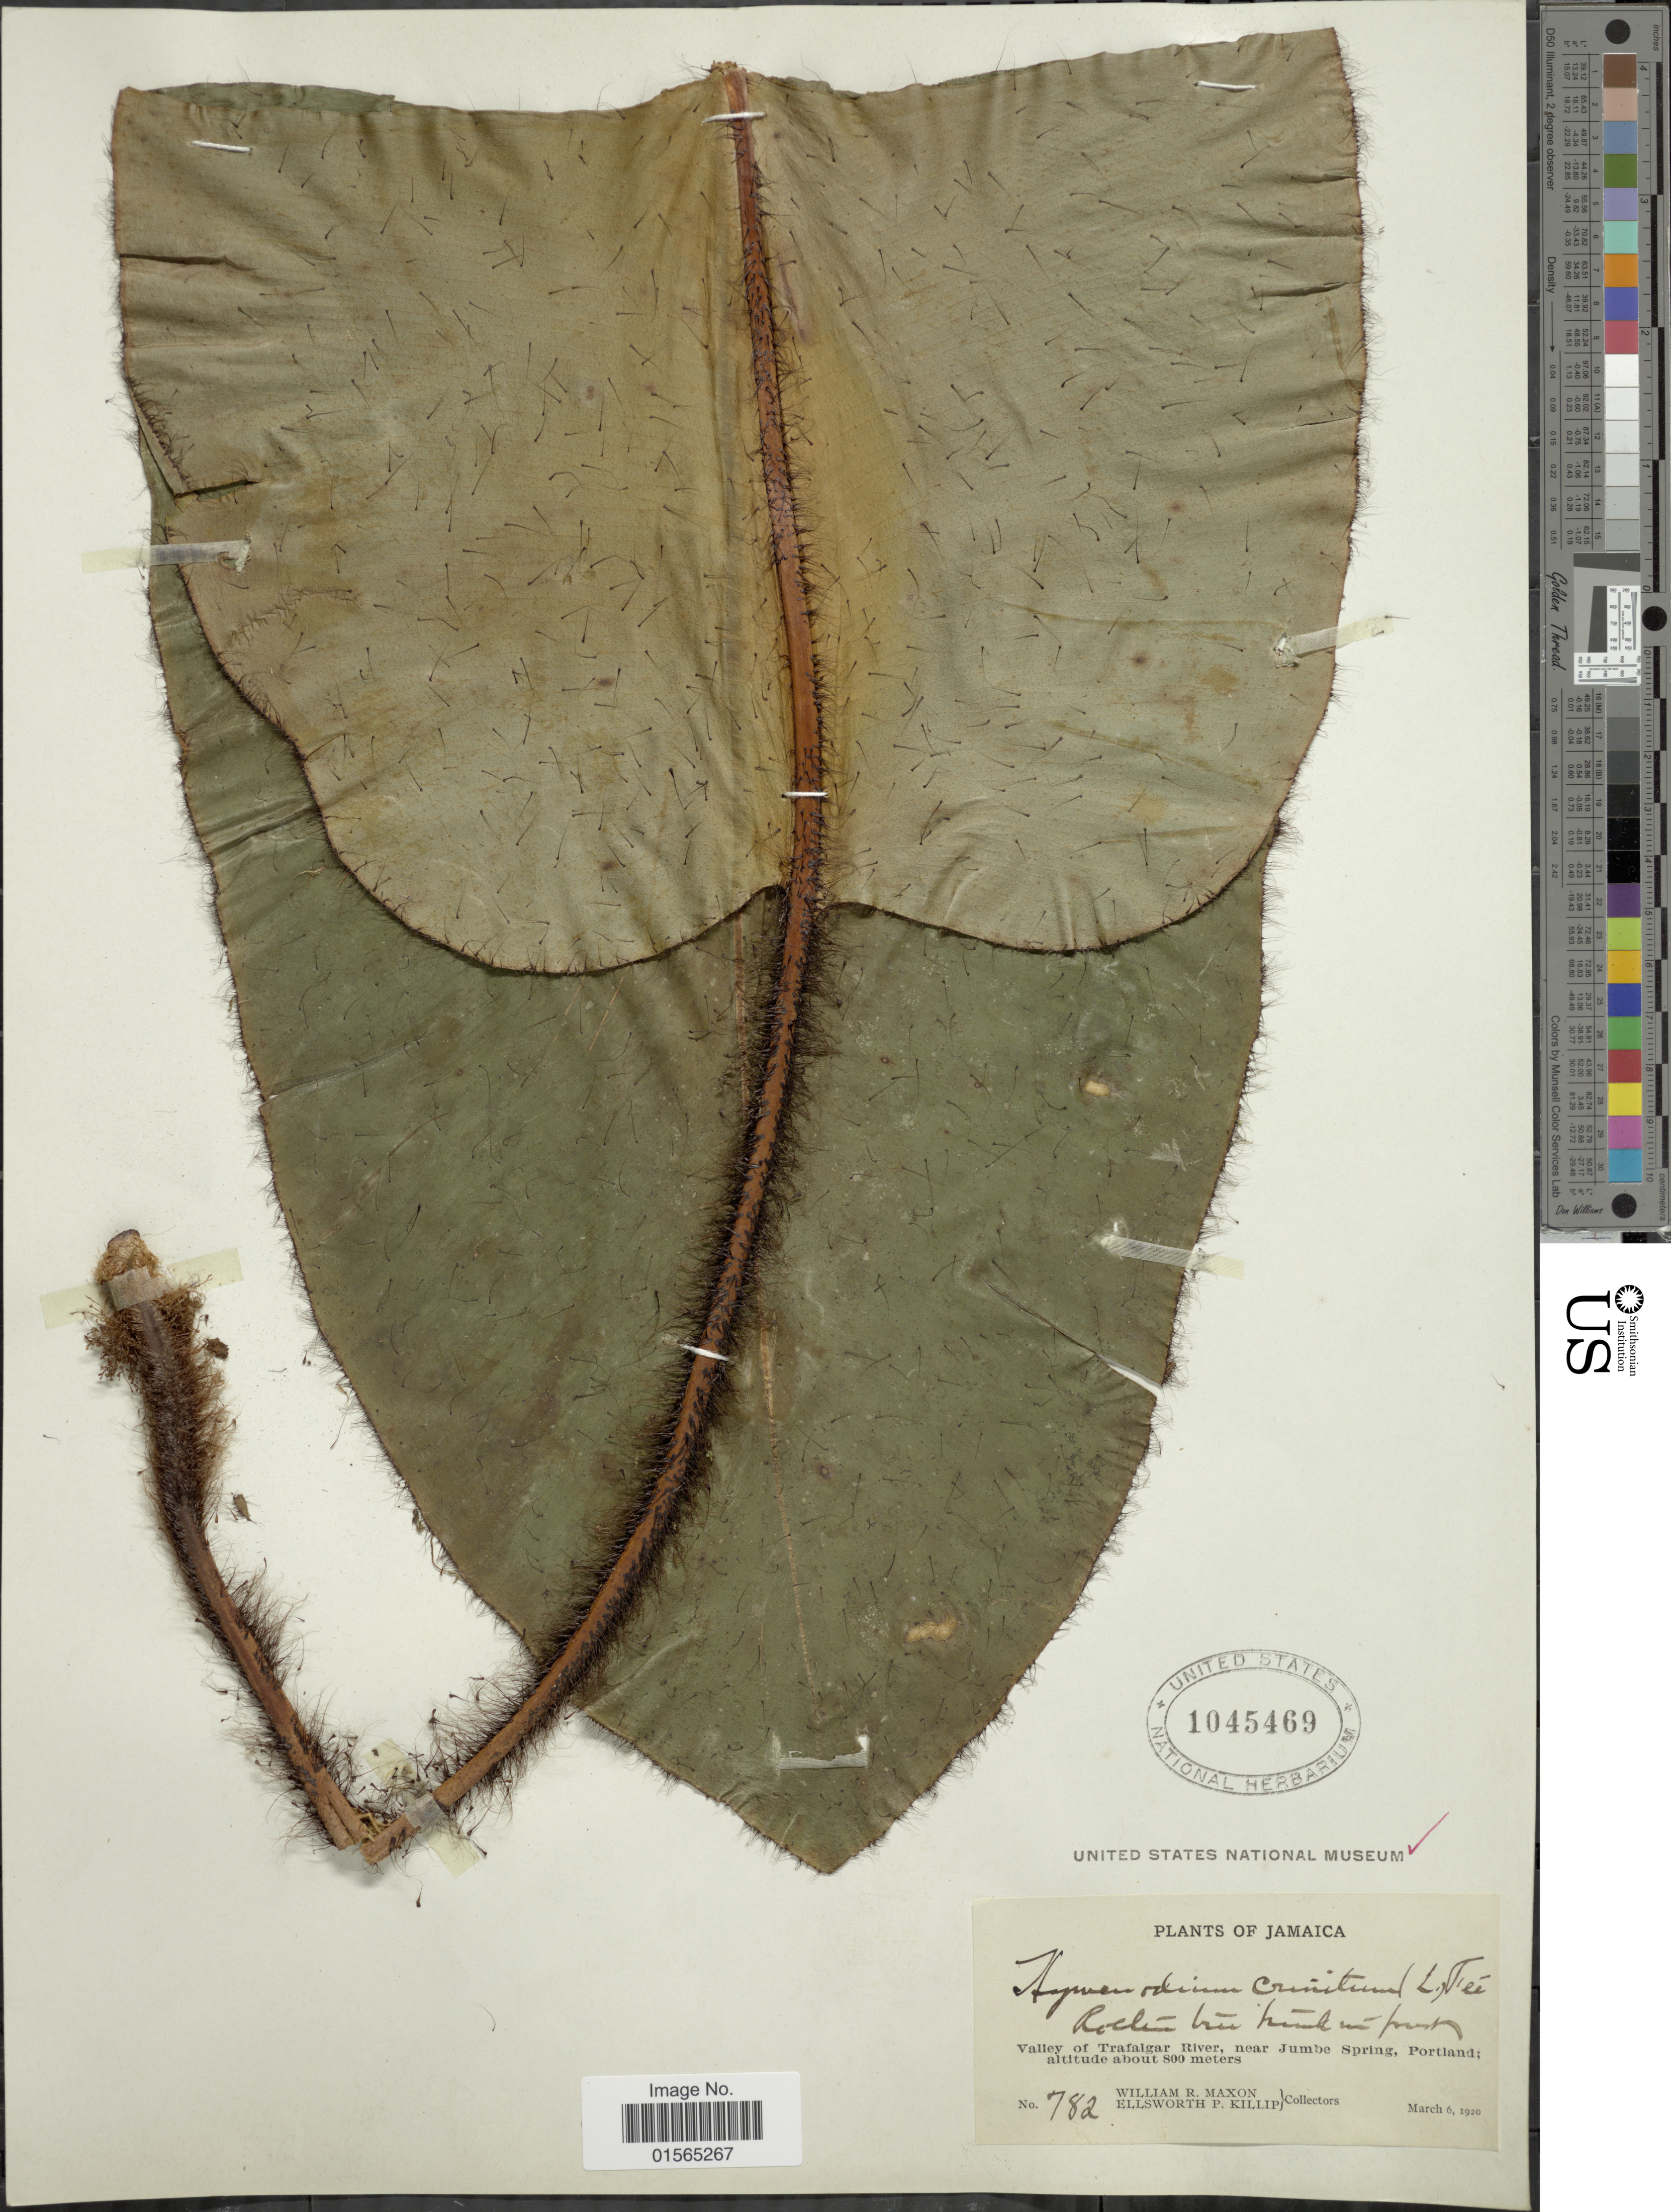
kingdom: Plantae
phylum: Tracheophyta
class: Polypodiopsida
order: Polypodiales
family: Dryopteridaceae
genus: Elaphoglossum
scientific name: Elaphoglossum crinitum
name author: (L.) Christ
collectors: W. R. Maxon & E. P. Killip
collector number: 782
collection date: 1920-03-06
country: Jamaica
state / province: Portland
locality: Valley of Trafalgar River, near Jumbe Spring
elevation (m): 800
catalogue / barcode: US 1045469